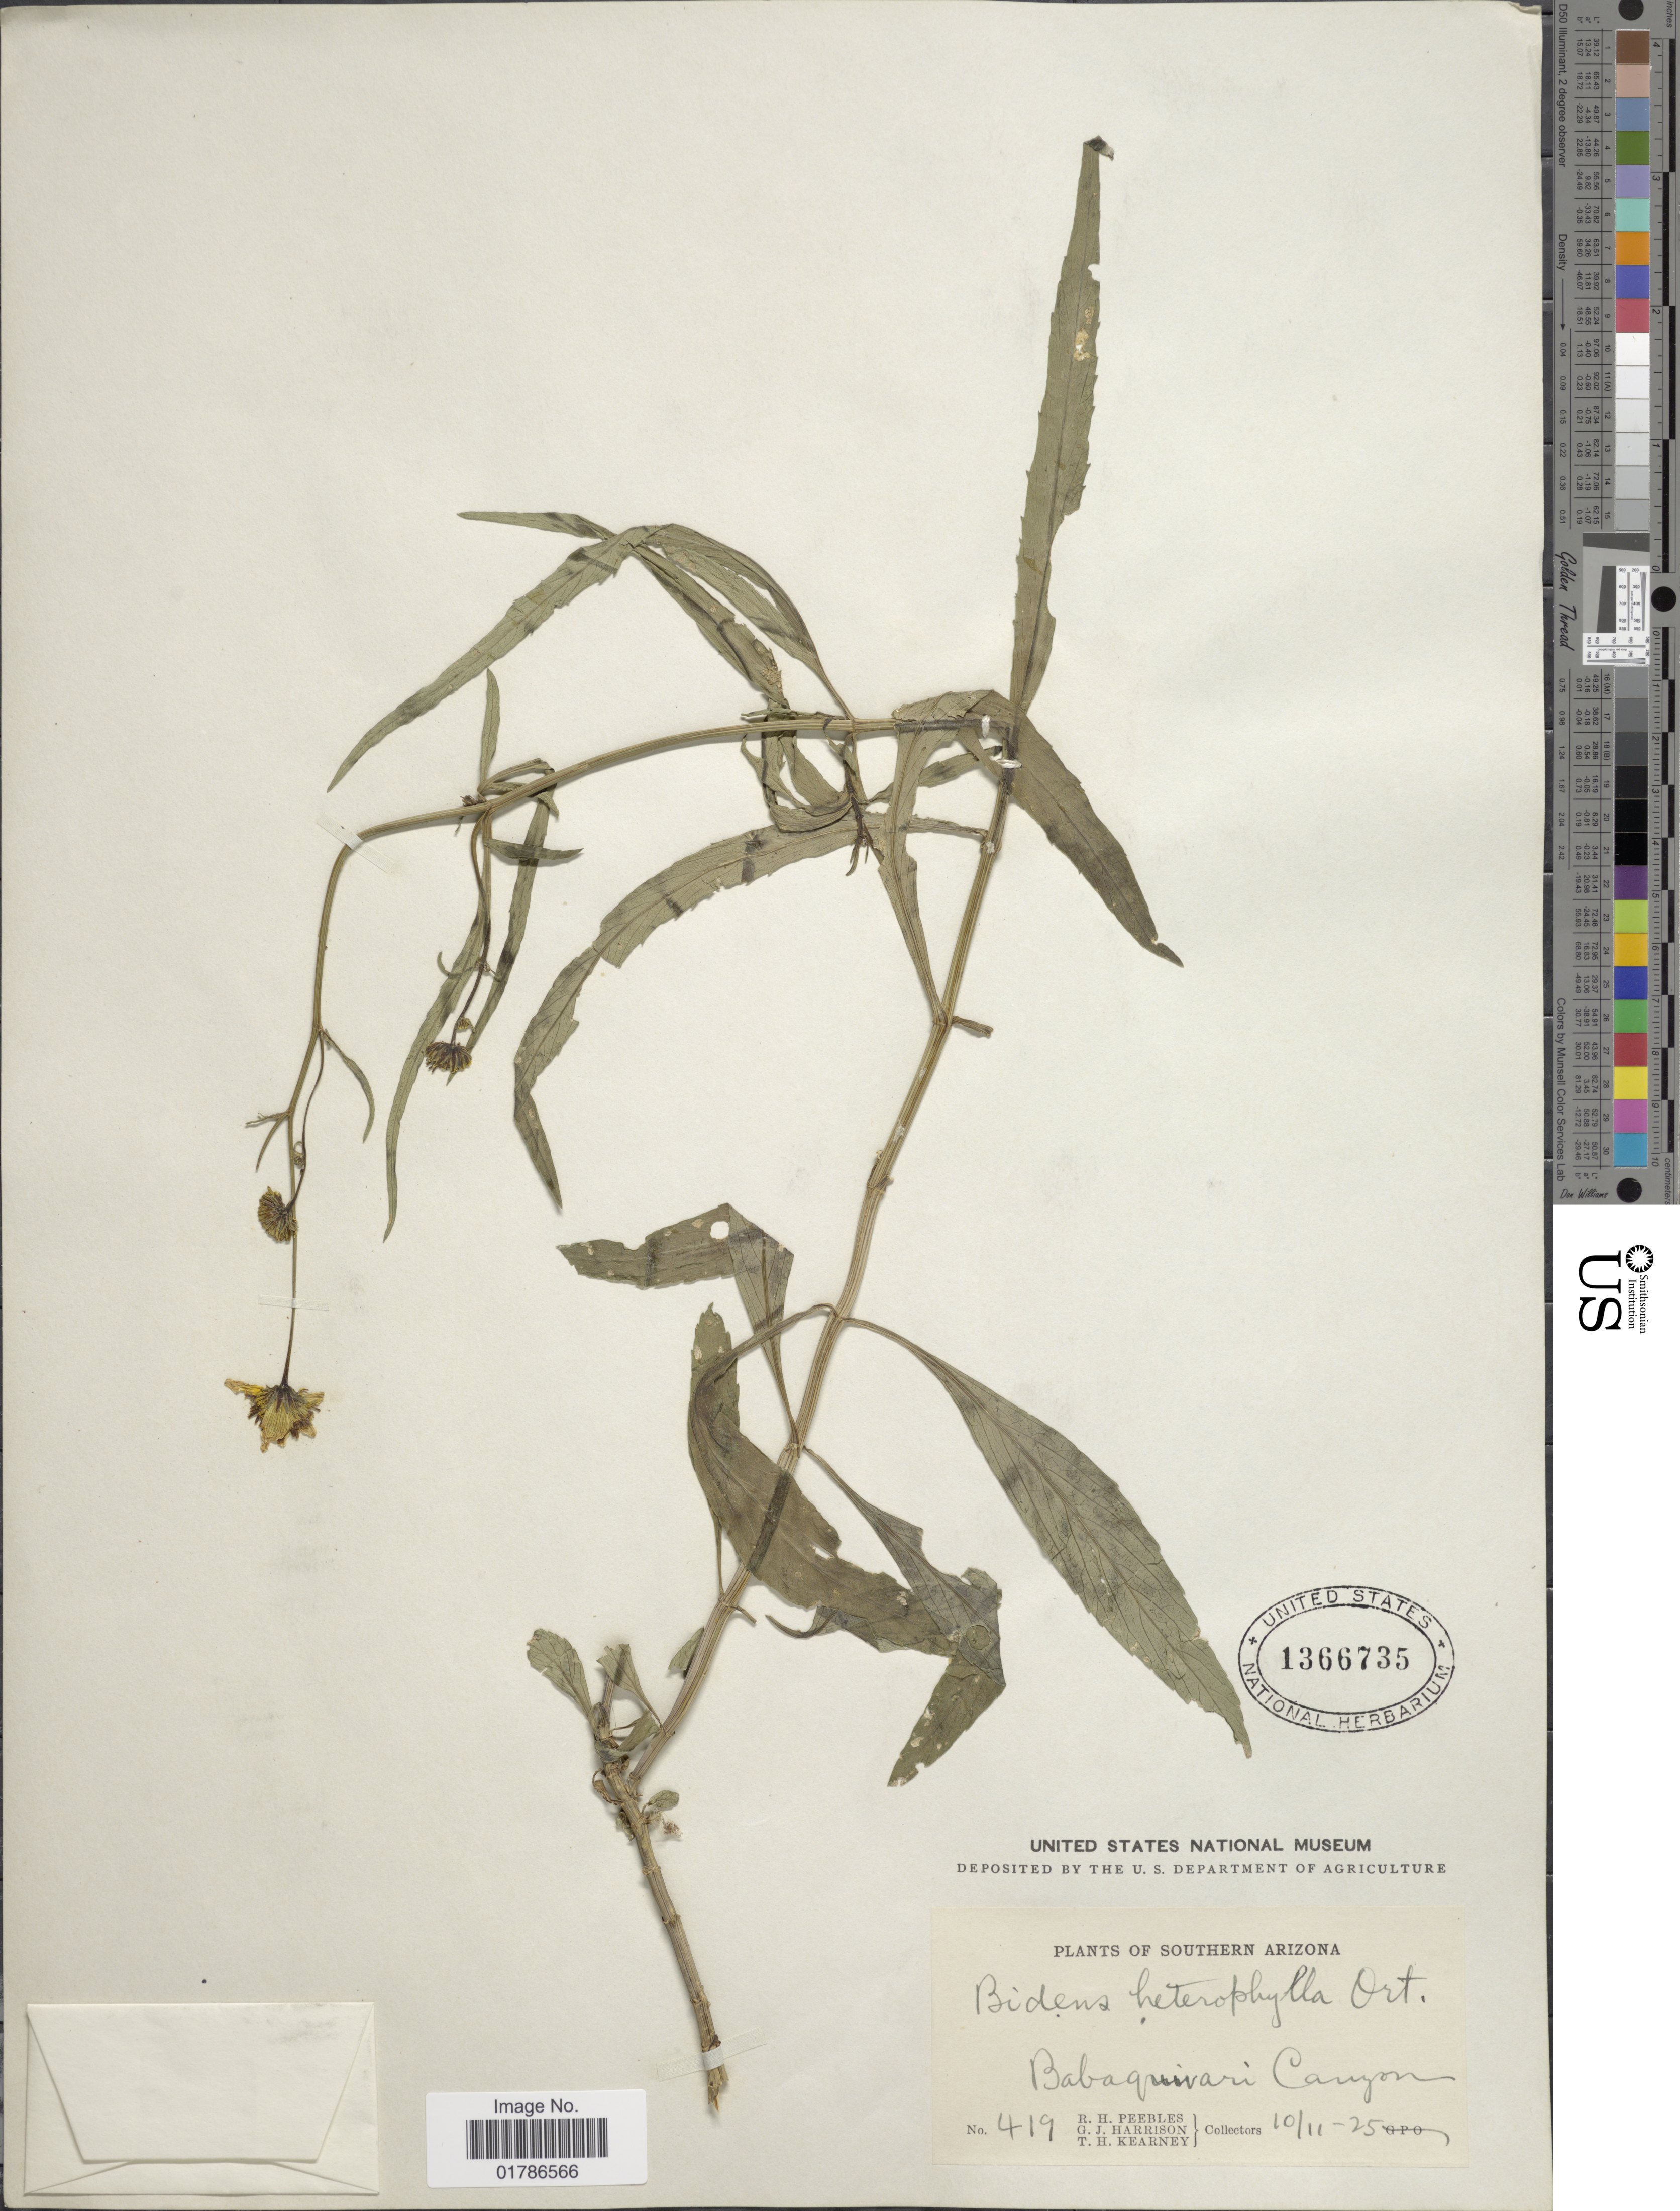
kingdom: Plantae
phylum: Tracheophyta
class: Magnoliopsida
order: Asterales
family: Asteraceae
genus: Bidens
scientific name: Bidens heterophylla var. wrightii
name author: A. Gray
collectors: R. H. Peebles, G. J. Harrison & T. H. Kearney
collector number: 419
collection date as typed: Transcribed d/m/y: 11/10/25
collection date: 1925-10-11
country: United States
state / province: Arizona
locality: Southern Arizona, Baboquivari Canyon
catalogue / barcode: US 1366735